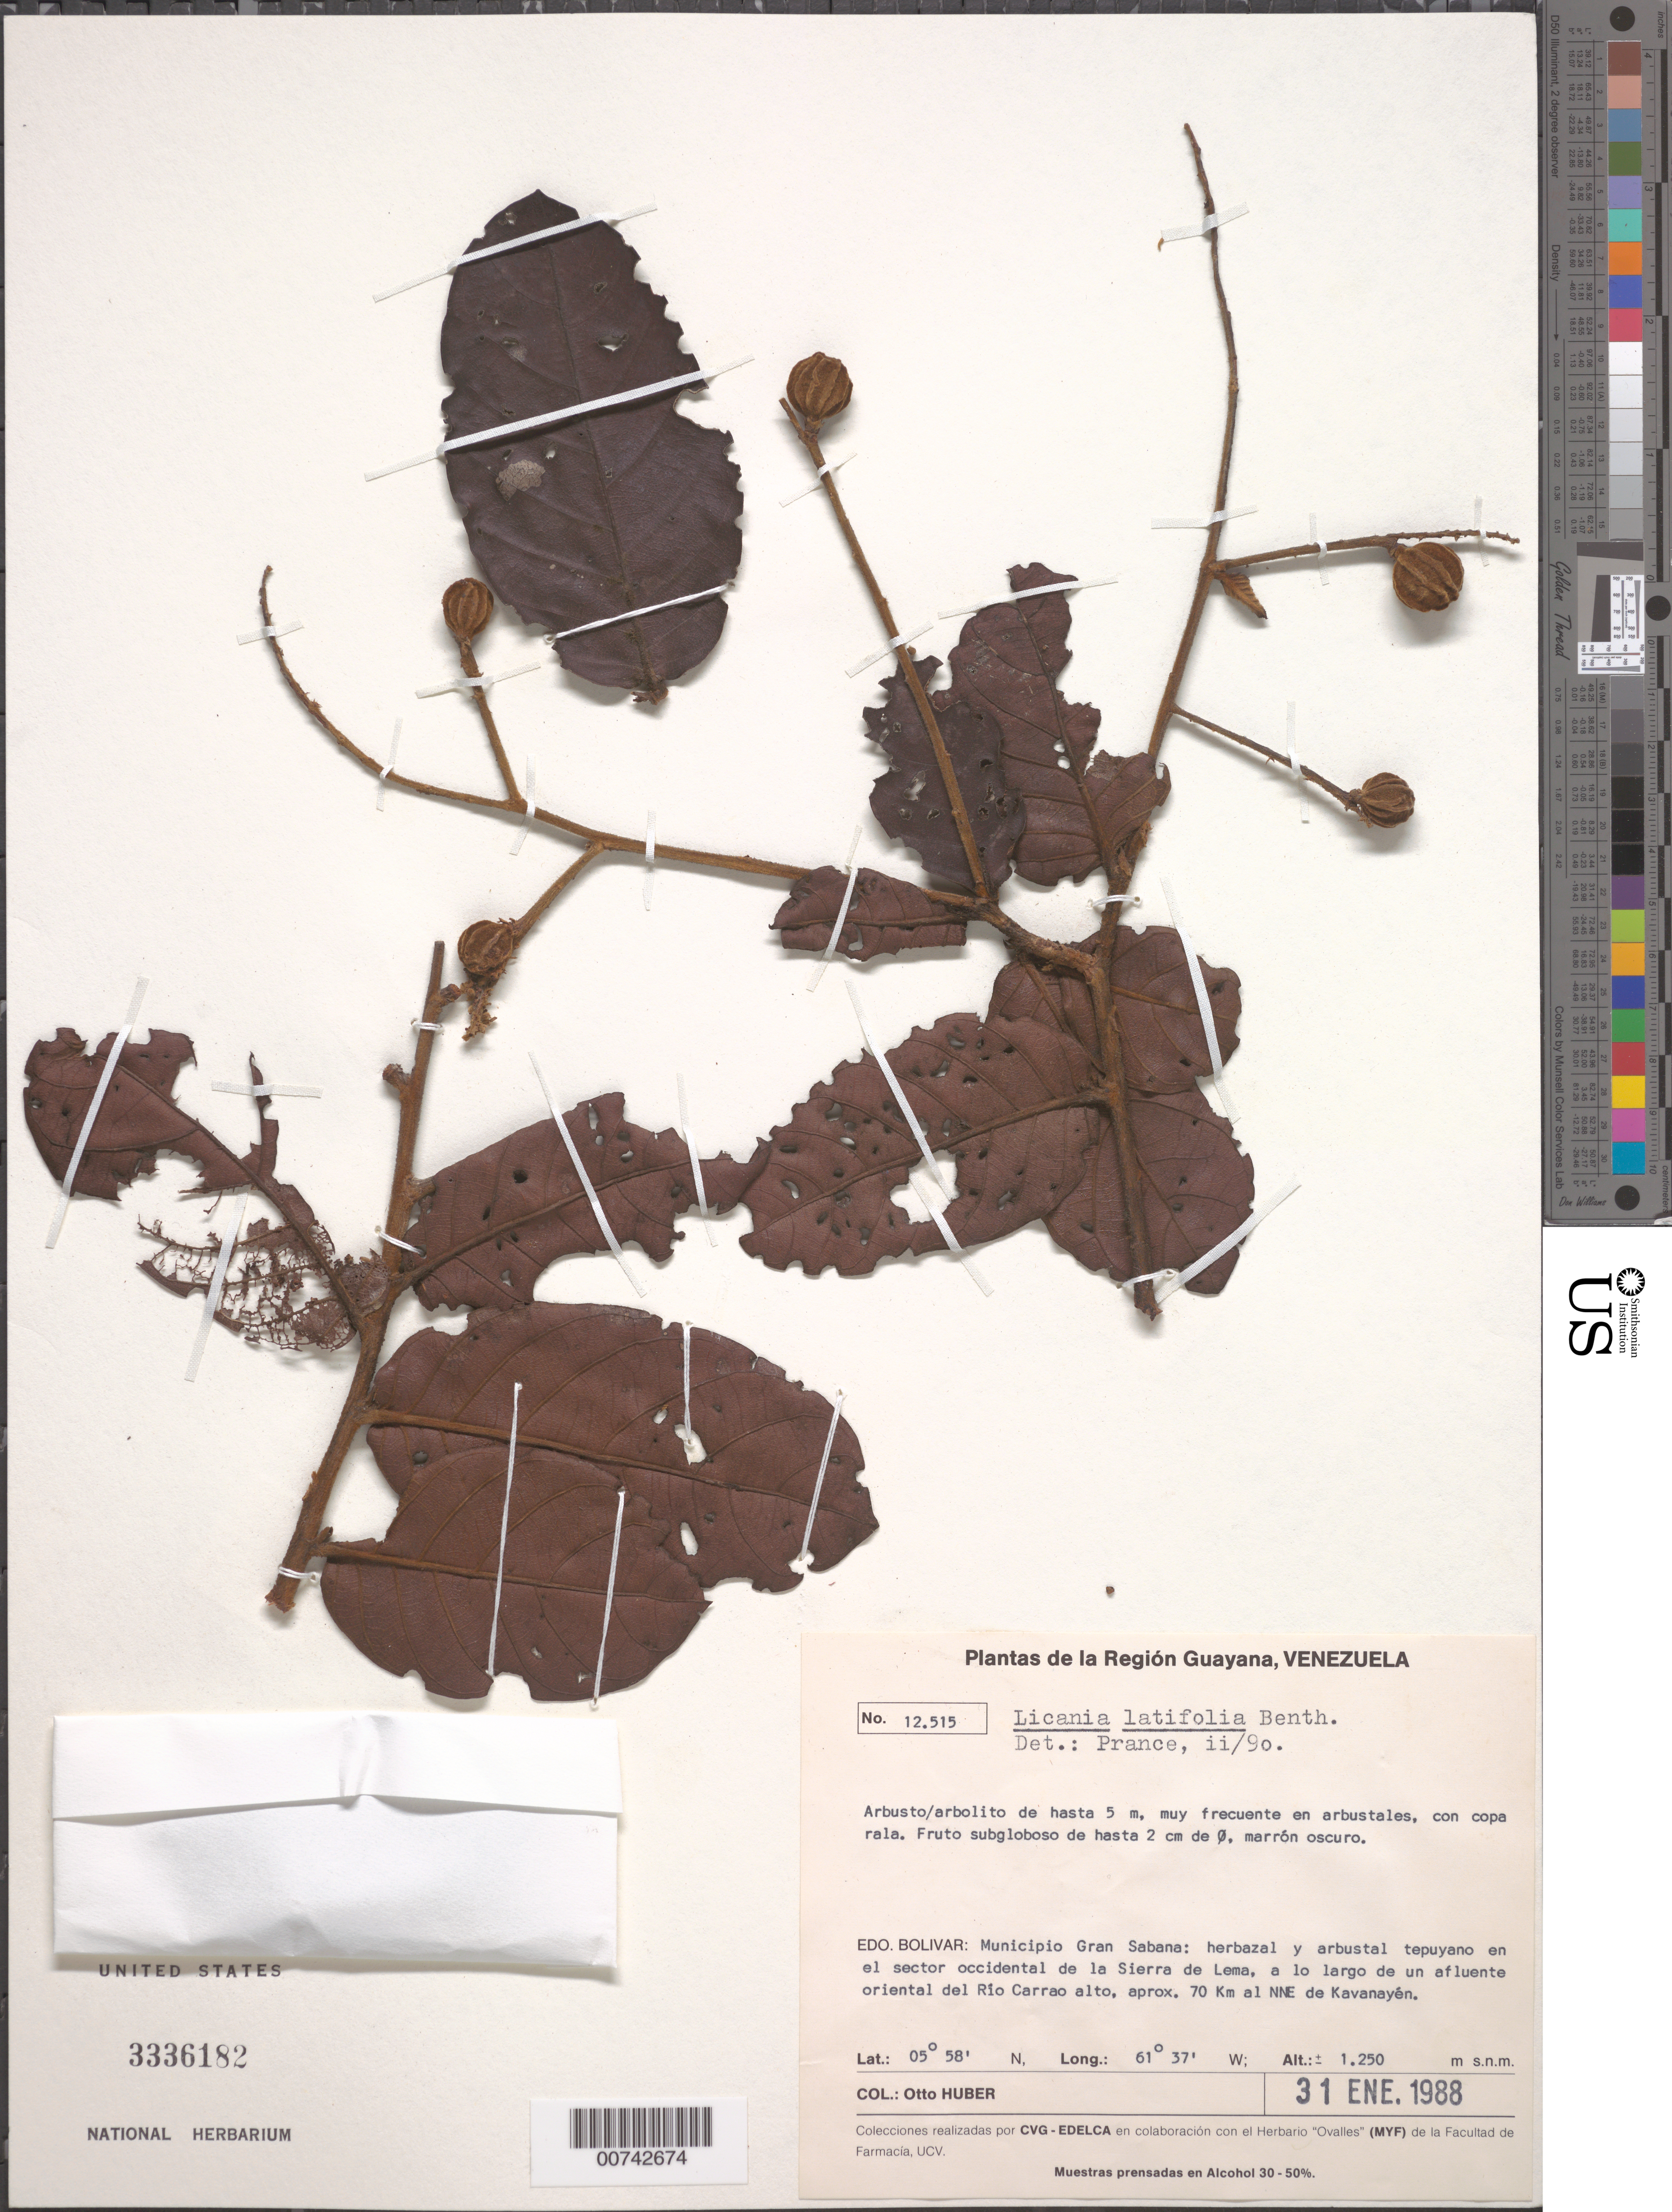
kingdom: Plantae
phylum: Tracheophyta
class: Magnoliopsida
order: Malpighiales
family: Chrysobalanaceae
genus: Licania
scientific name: Licania latifolia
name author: Benth. ex Hook. f.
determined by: Prance, G. T.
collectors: O. Huber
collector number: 12515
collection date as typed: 31-Jan-88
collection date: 1988-01-31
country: Venezuela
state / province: Bolívar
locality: Mun. Gran Sabana, Sierra de Lema, sector occidental; afluente oriental del Río Carrao alto, aprox. 70 km al NNE de Kavanayen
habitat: Arbustales. Herbazal y arbustal tepuyano en el sector occidental de la Sierra de Lema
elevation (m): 1250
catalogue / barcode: US 3336182